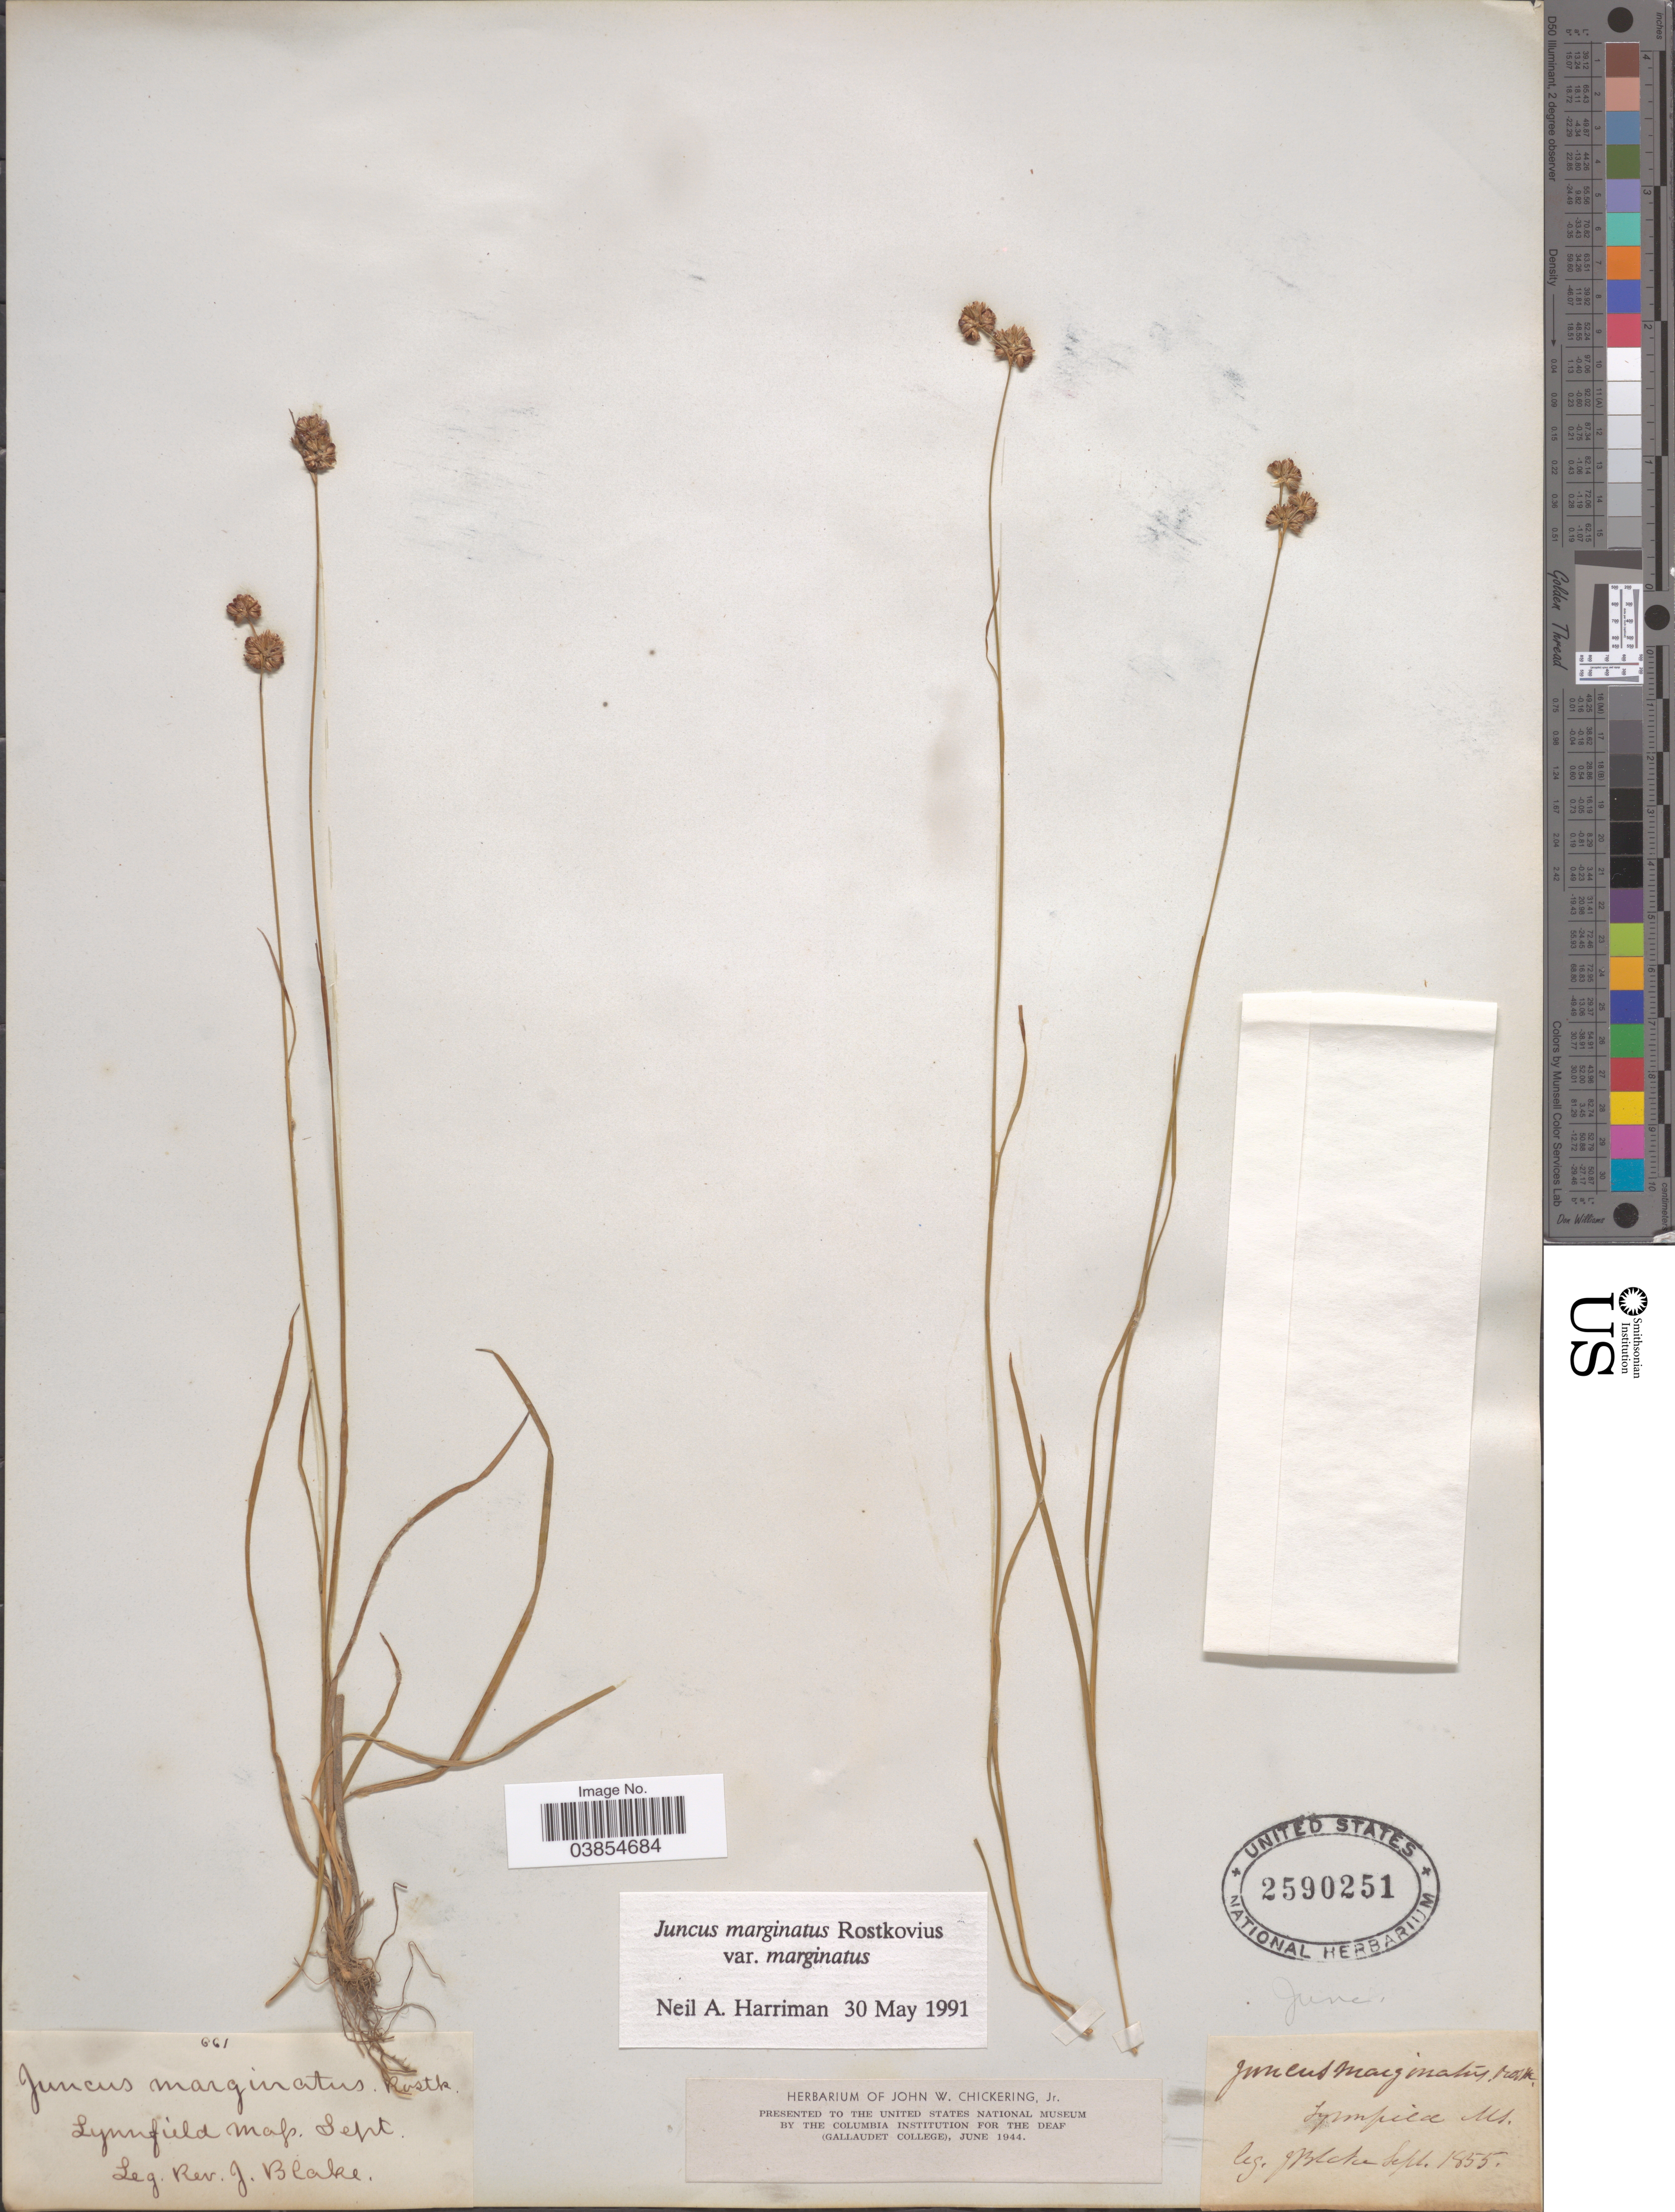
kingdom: Plantae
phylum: Tracheophyta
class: Liliopsida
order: Poales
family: Juncaceae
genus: Juncus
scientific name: Juncus marginatus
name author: Rostk.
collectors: J. Blake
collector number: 661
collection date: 1855-09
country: United States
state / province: Massachusetts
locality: Lynnfield.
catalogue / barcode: US 2590251